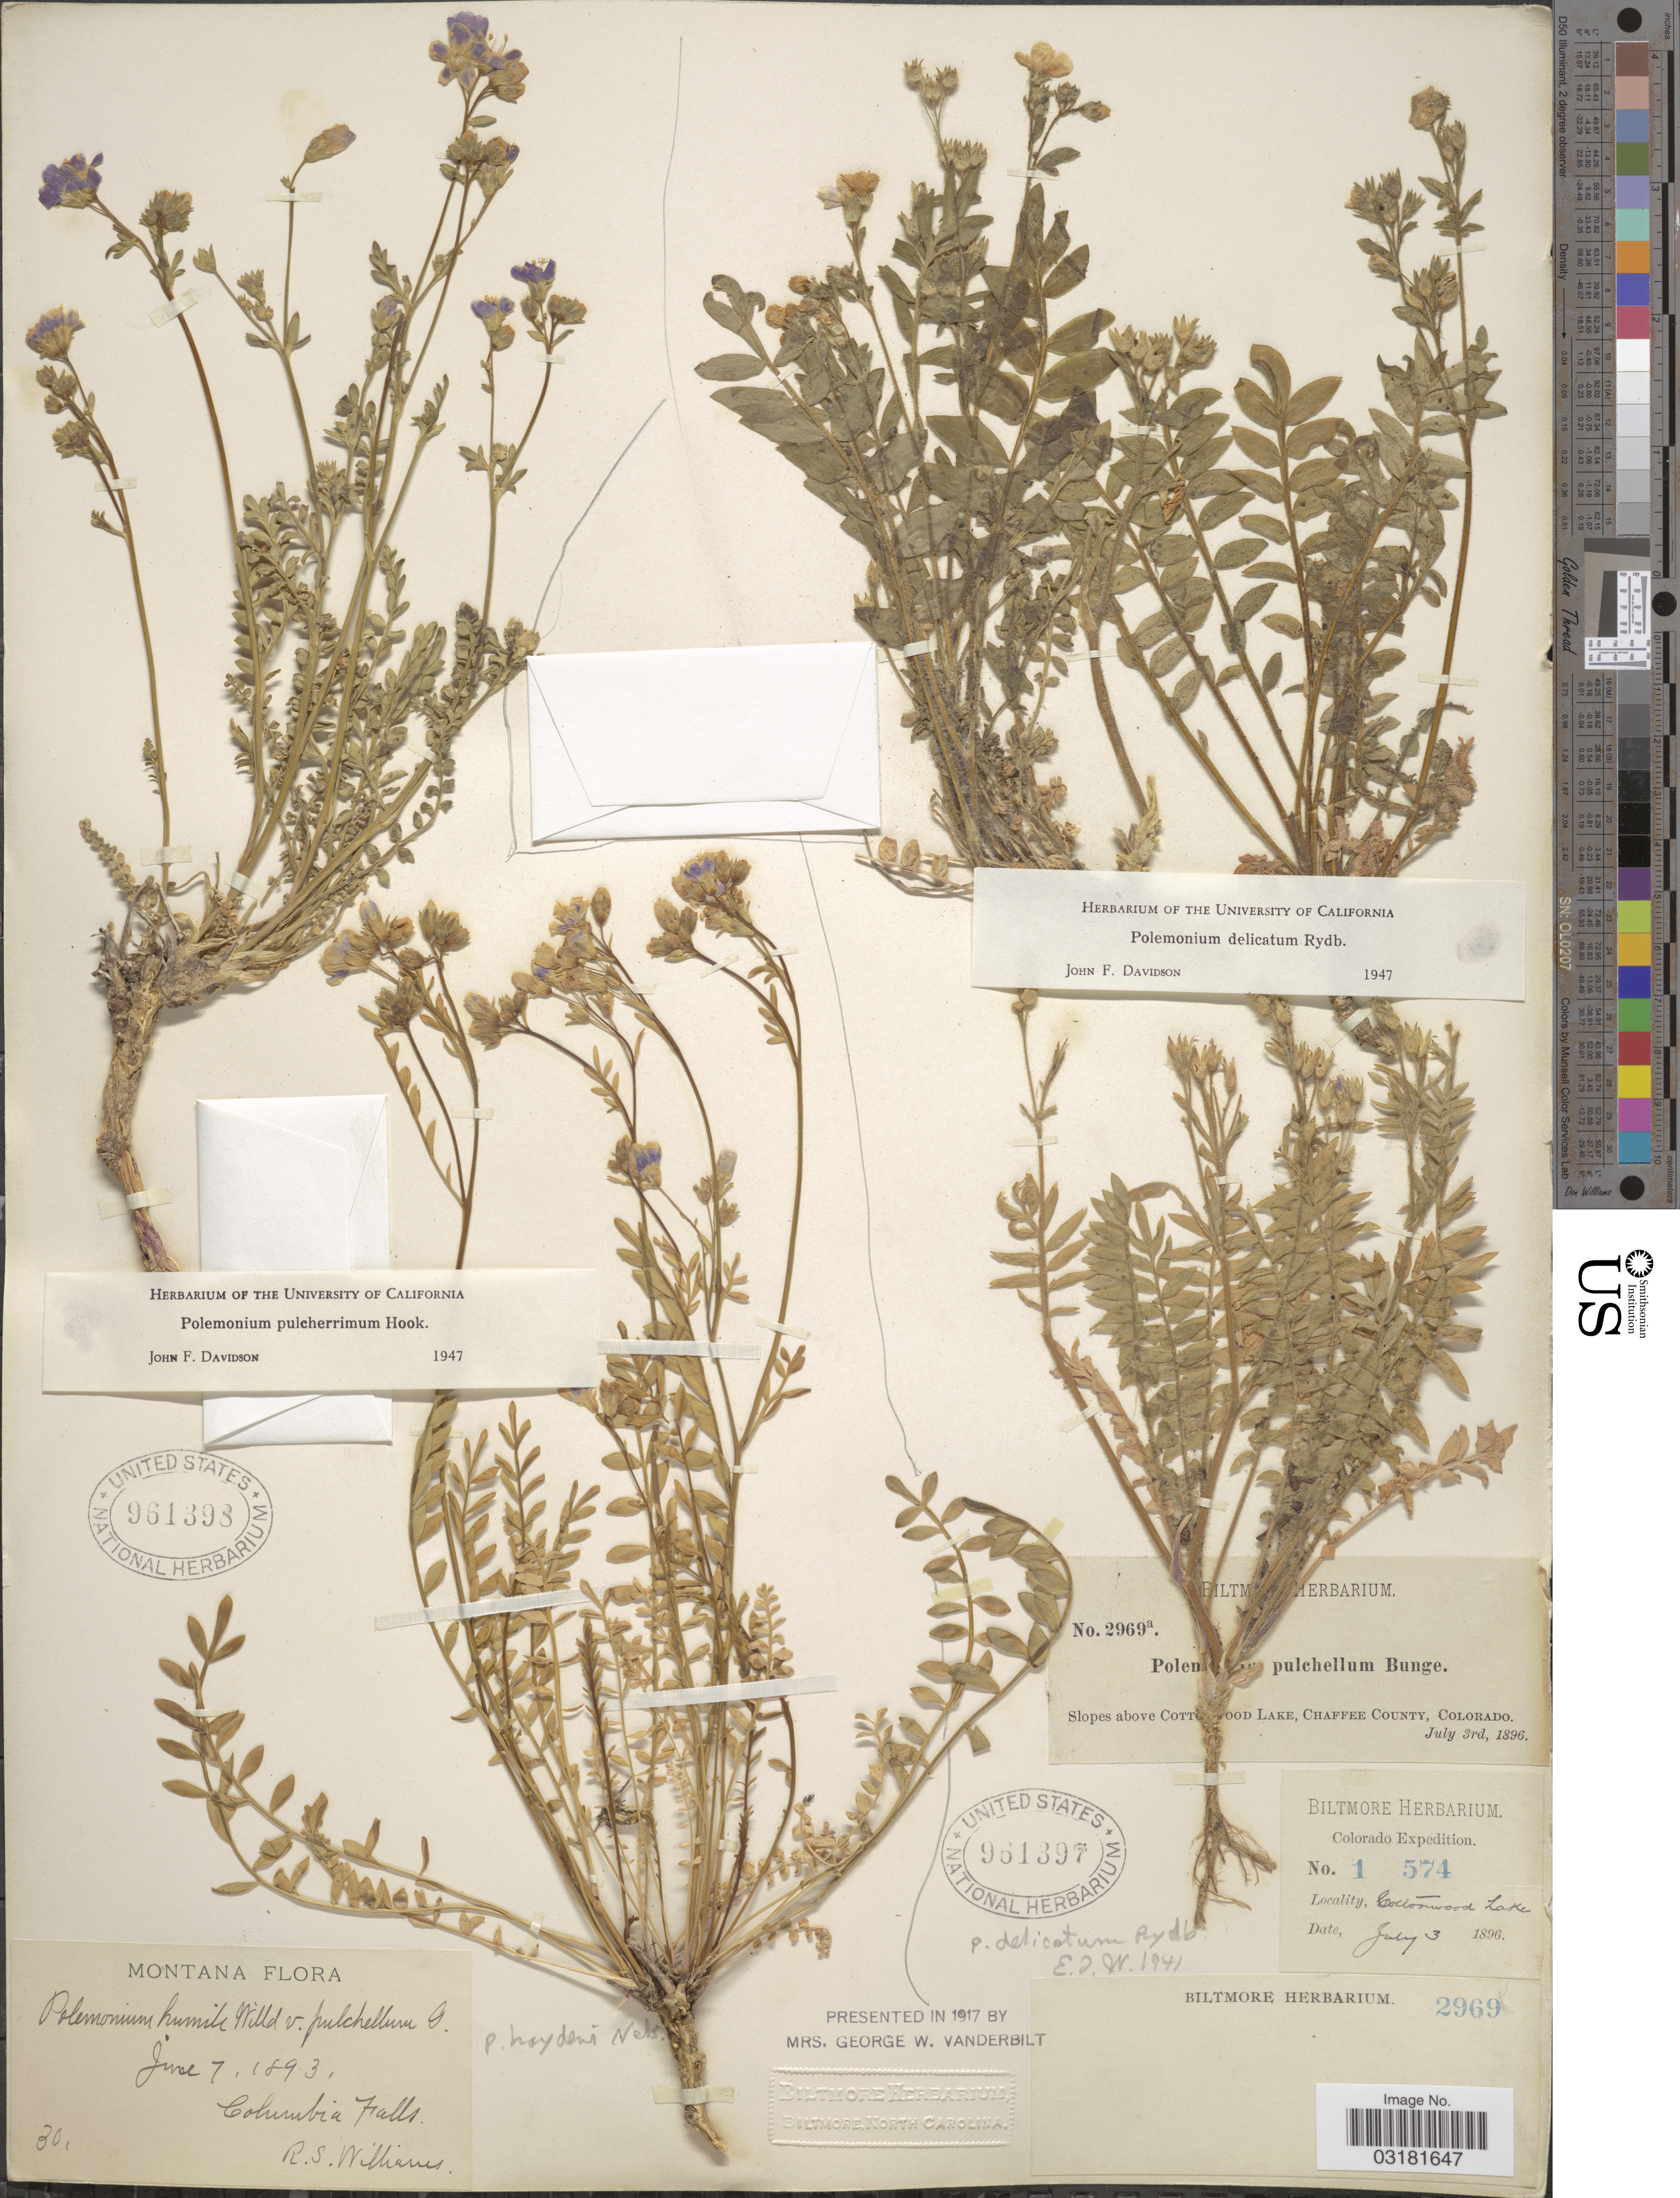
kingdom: Plantae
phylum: Tracheophyta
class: Magnoliopsida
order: Ericales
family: Polemoniaceae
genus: Polemonium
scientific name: Polemonium pulcherrimum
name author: Hook.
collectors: ex herb. Biltmore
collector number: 2969a/1574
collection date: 1896-07-03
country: United States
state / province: Colorado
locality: Slopes above Cottonwood Lake, Chaffee County.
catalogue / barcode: US 961397